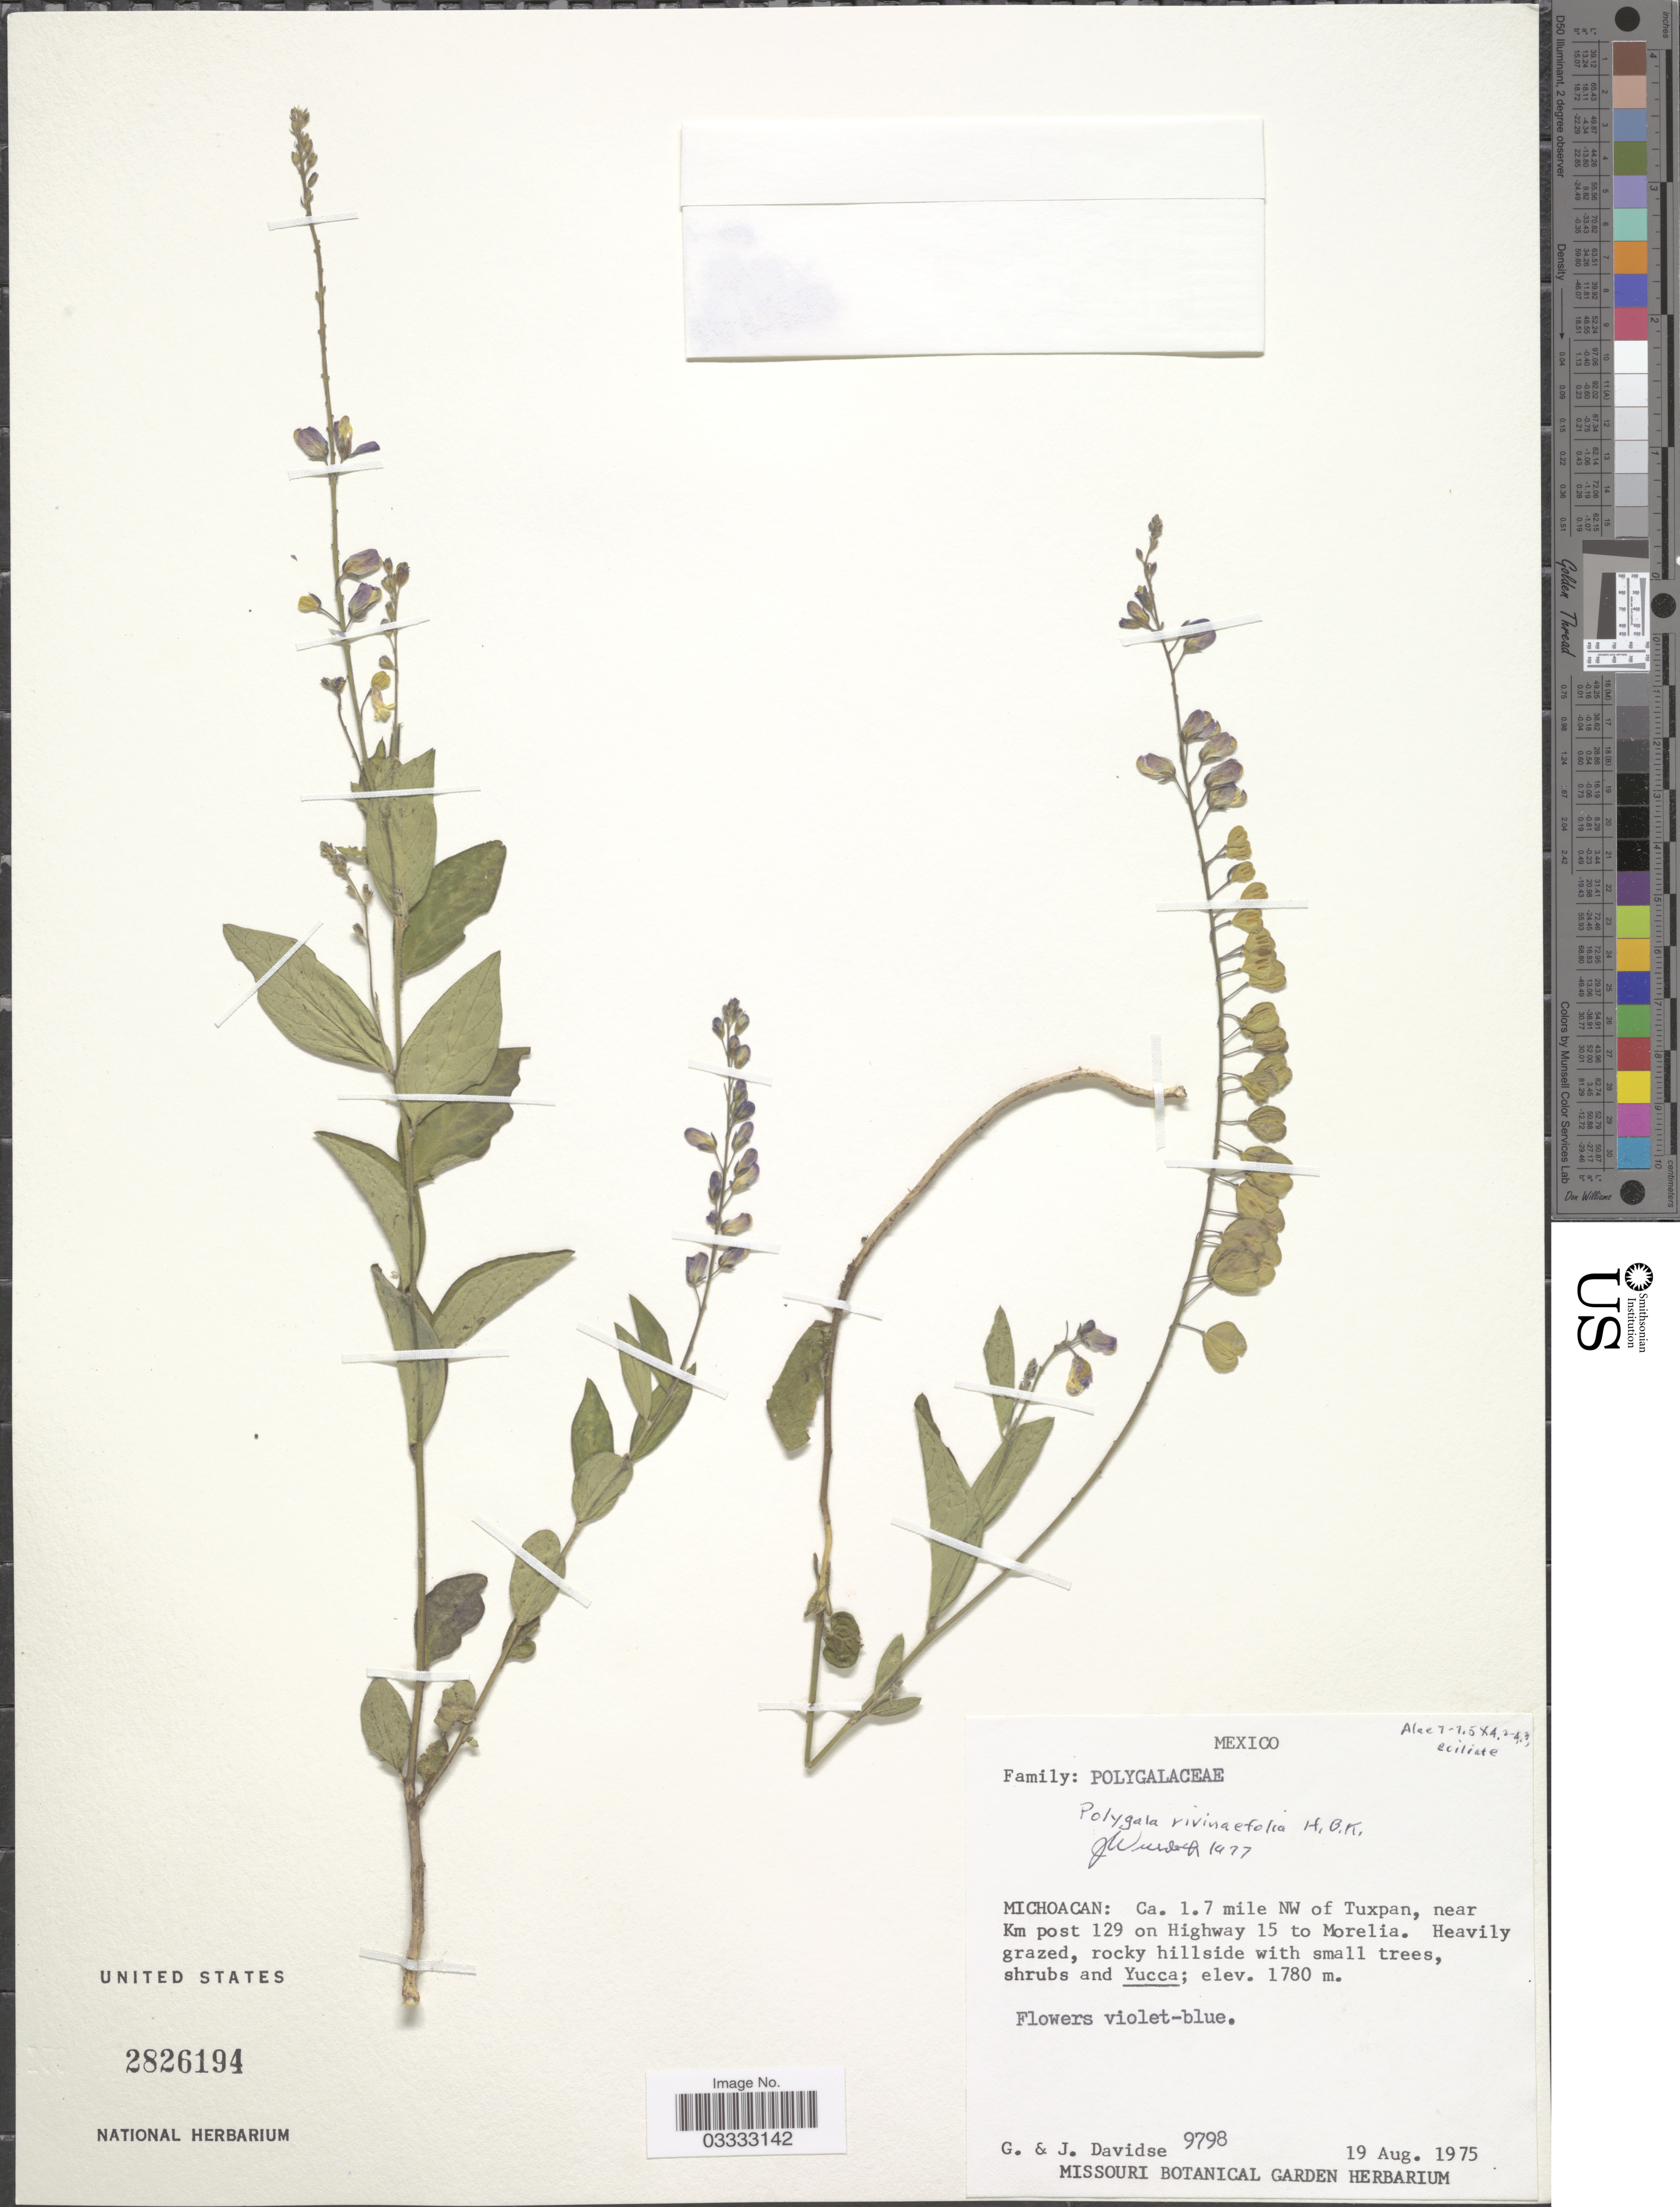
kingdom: Plantae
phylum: Tracheophyta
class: Magnoliopsida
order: Fabales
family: Polygalaceae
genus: Hebecarpa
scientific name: Hebecarpa rivinifolia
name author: (Kunth) J.R. Abbott & J.F.B. Pastore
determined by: Strong, Mark T., (BOT), Smithsonian Institution - National Museum of Natural History (UNITED STATES)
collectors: G. Davidse & J. Davidse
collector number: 9798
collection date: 1975-08-19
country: Mexico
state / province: Michoacán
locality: Ca. 1.7 mile NW of Tuxpan, near Km. post 129 on Highway 15 to Morelia.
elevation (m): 1780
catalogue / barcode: US 2826194